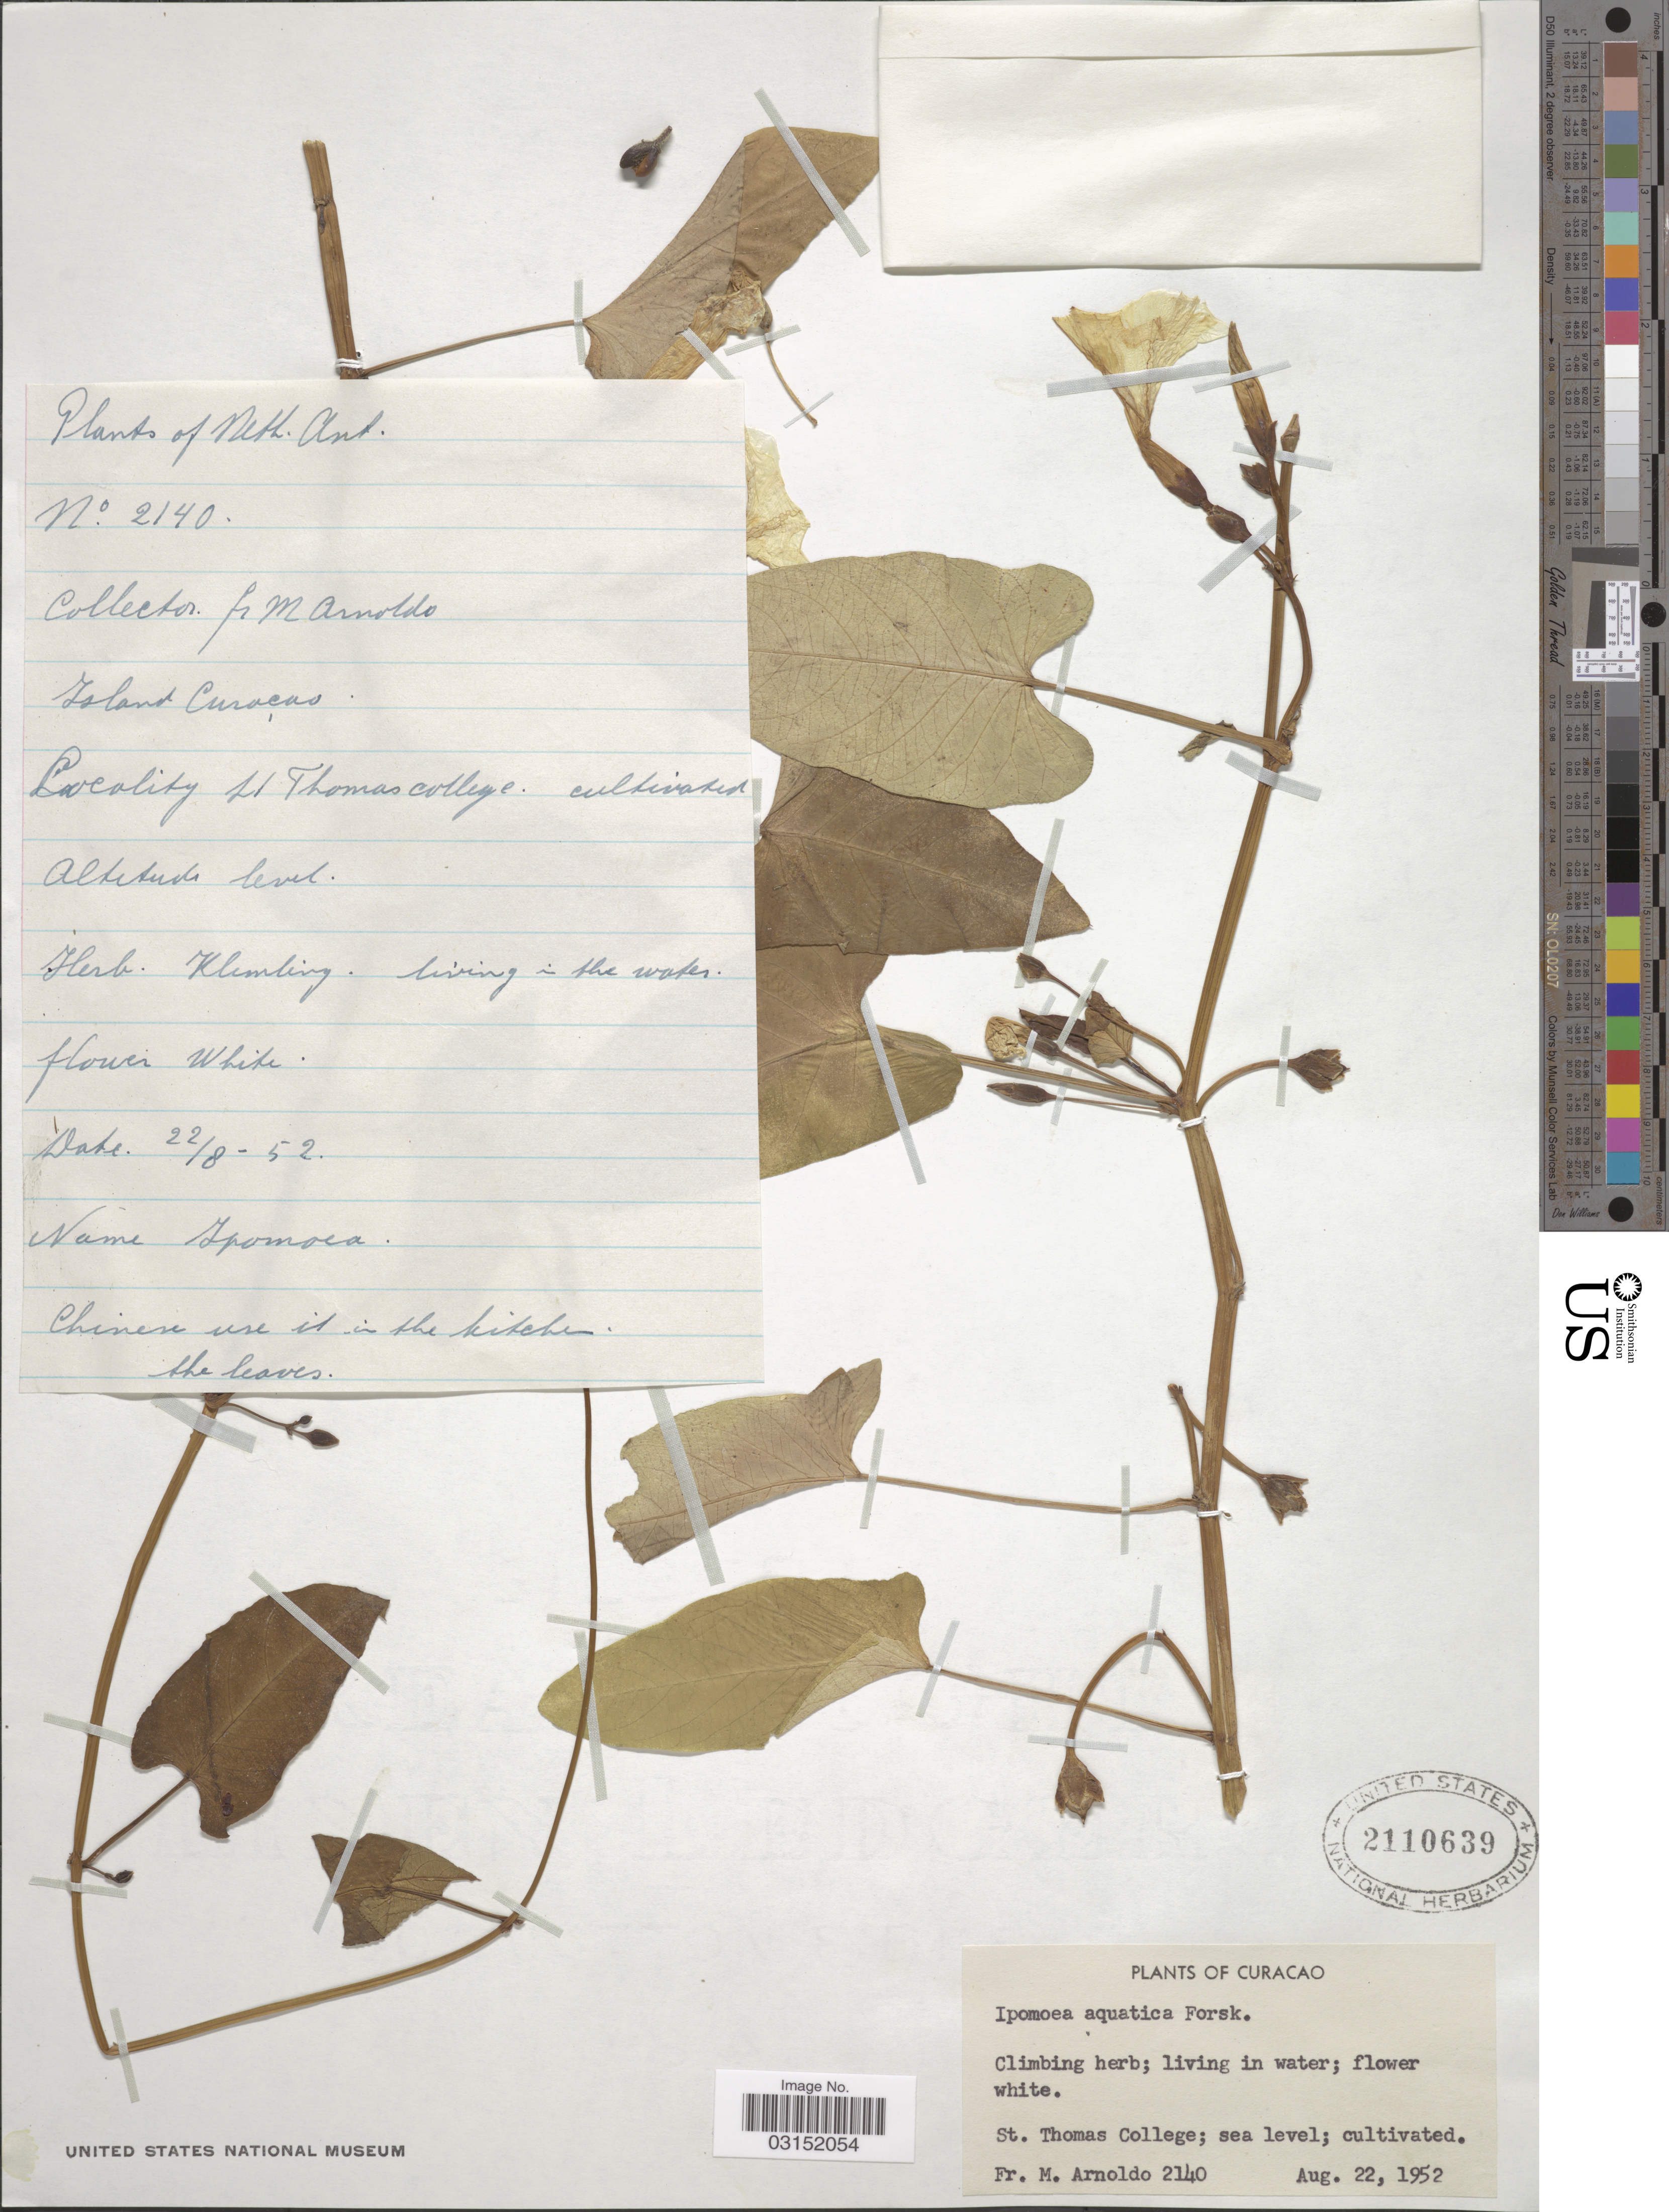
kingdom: Plantae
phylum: Tracheophyta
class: Magnoliopsida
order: Solanales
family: Convolvulaceae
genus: Ipomoea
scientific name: Ipomoea aquatica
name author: Forssk.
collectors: N. Arnoldo-Broeders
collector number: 2140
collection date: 1952-08-22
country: Curaçao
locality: St. Thomas College.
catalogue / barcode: US 2110639